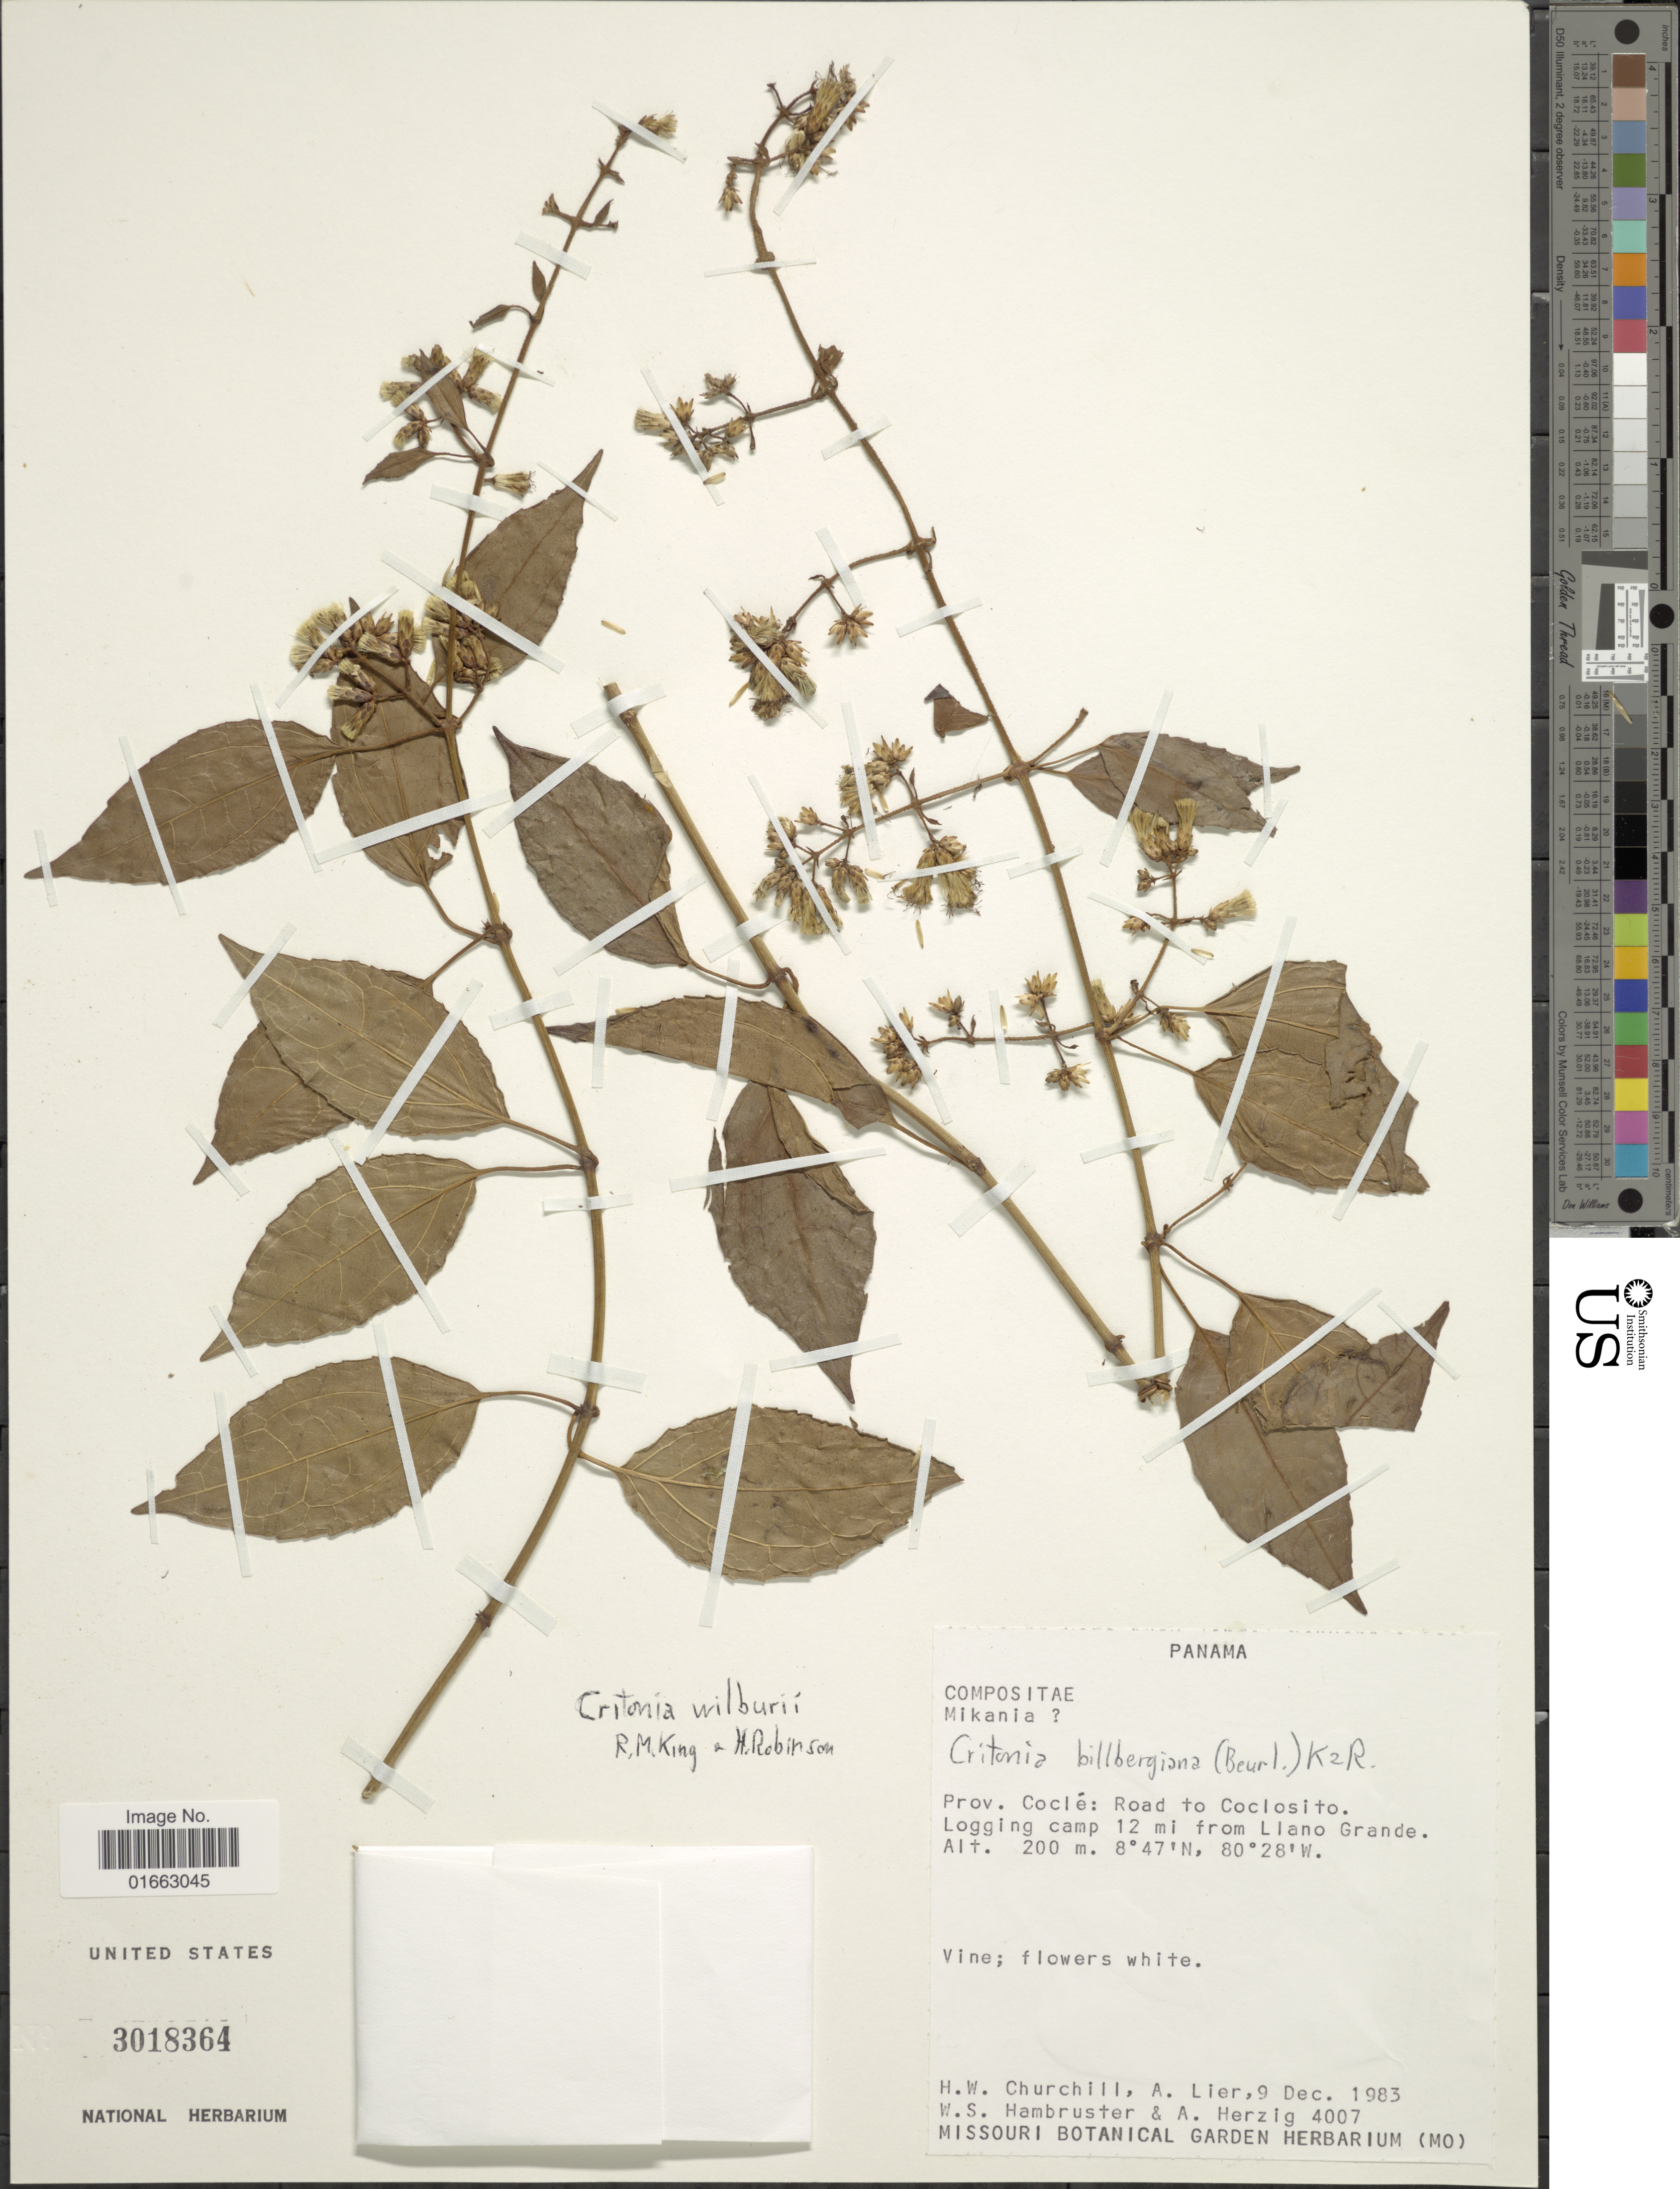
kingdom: Plantae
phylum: Tracheophyta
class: Magnoliopsida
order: Asterales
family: Asteraceae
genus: Critonia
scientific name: Critonia wilburii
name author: R.M. King & H. Rob.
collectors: H. Churchill, A. Lier, W. Hambruster & A. Herzig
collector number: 4007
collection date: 1983-12-09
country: Panama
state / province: Coclé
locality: Road to Coclosito, logging camp 12 mi from Llano Grande, vine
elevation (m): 200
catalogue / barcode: US 3018364